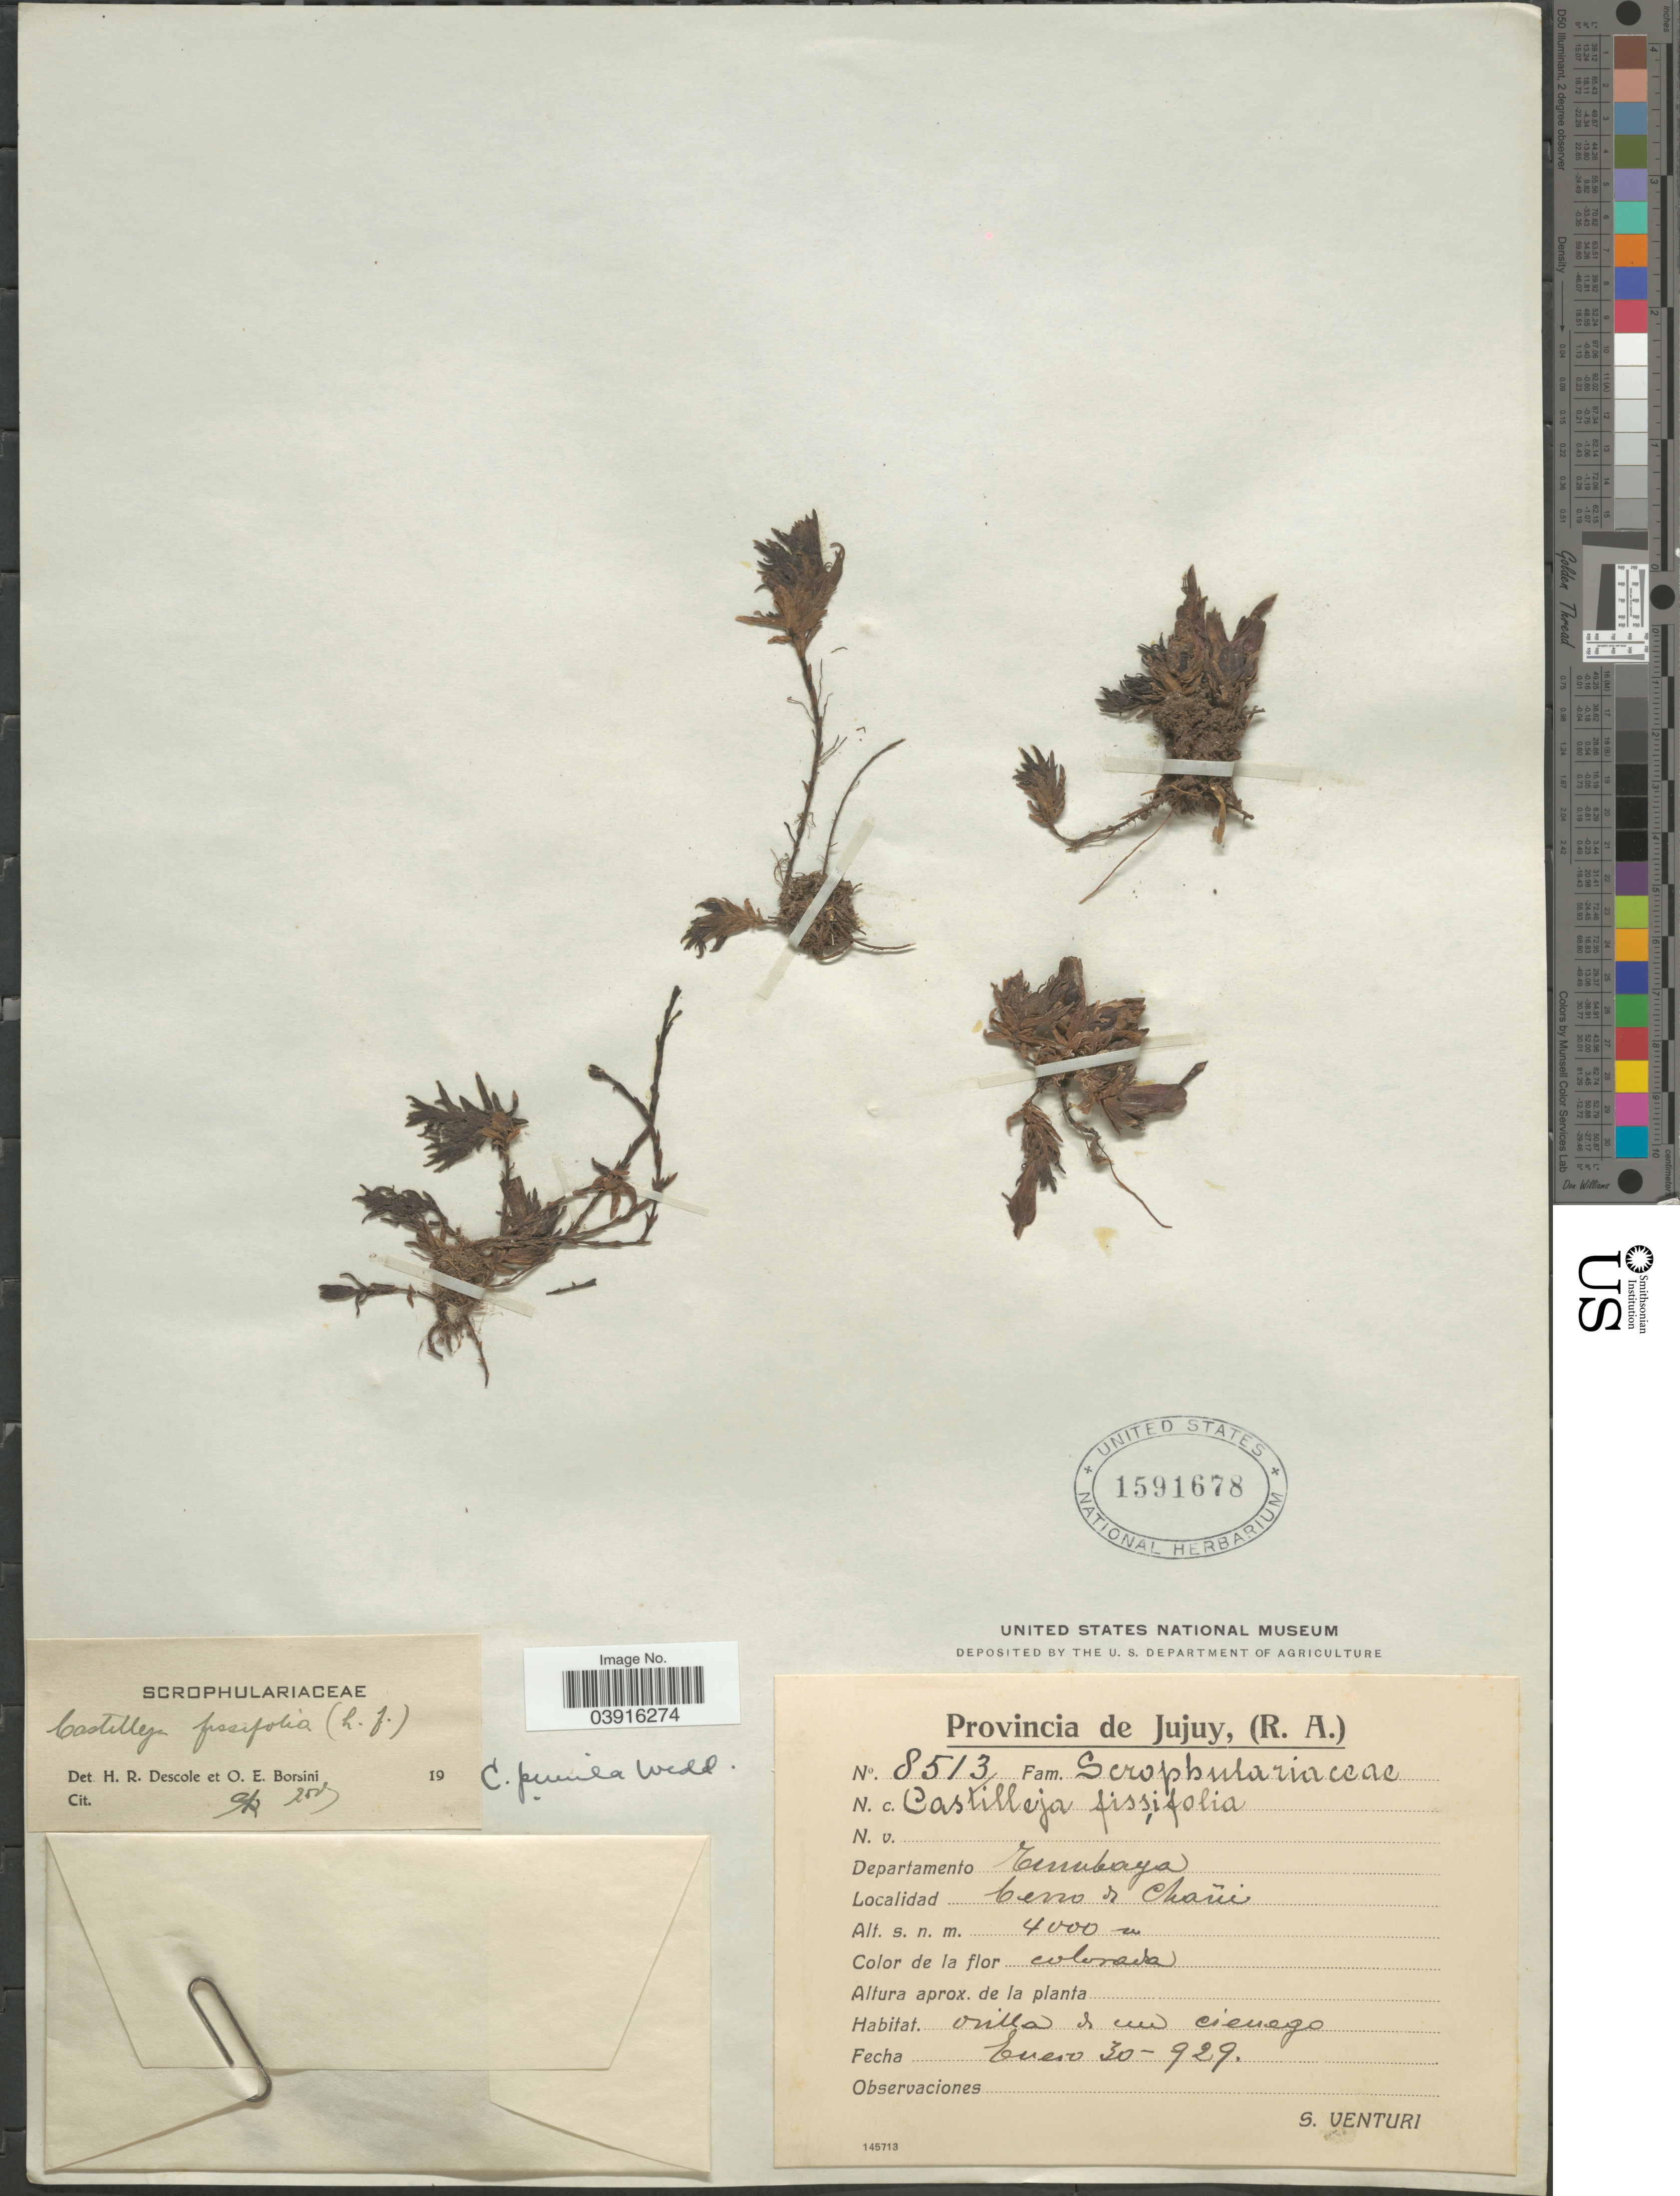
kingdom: Plantae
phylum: Tracheophyta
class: Magnoliopsida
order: Lamiales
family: Orobanchaceae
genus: Castilleja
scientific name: Castilleja fissifolia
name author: L. f.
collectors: S. Venturi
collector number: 8513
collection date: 1929-01-30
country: Argentina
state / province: Jujuy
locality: Departamento Tumbaya. Cerro de Chañi.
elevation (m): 4000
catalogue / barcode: US 1591678